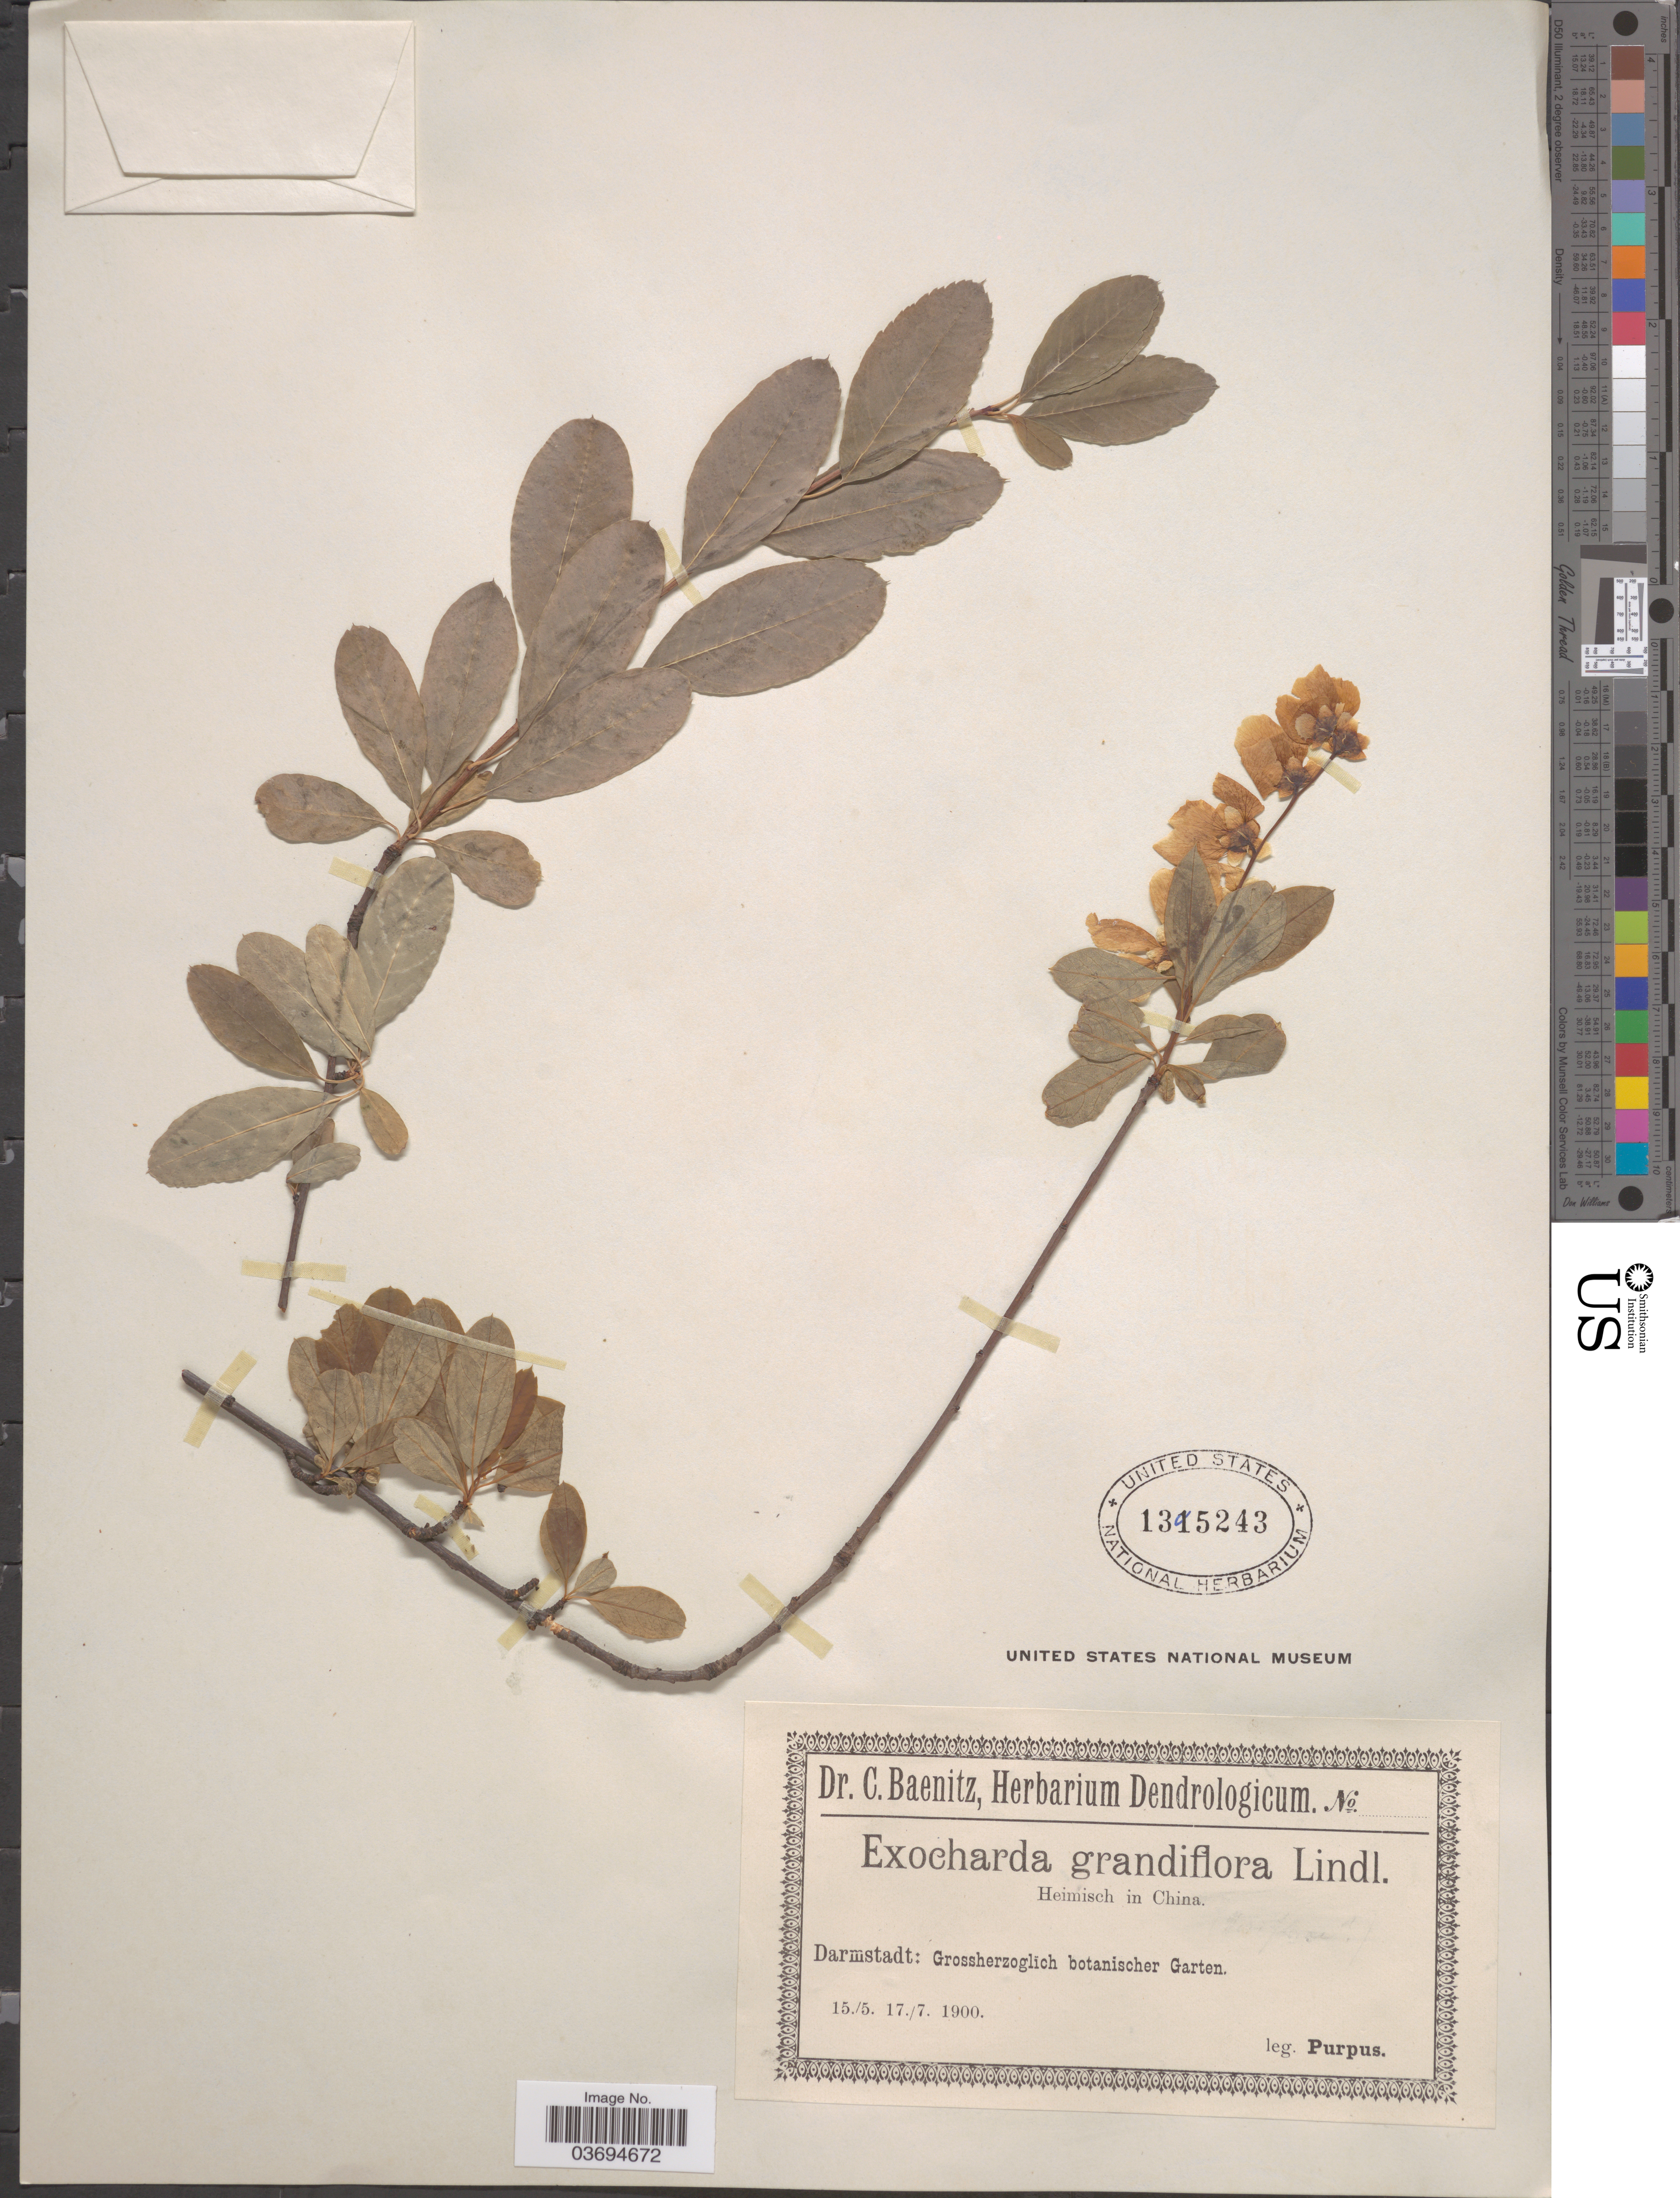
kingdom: Plantae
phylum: Tracheophyta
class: Magnoliopsida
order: Rosales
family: Rosaceae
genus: Exochorda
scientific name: Exochorda racemosa subsp. racemosa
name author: (Fortune ex Lindl.) Rehder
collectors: -- Purpus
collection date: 1900-05-15/1900-07-17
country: Germany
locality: Darmstadt: Grossherzoglïch botanischer Garten.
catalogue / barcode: US 1395243